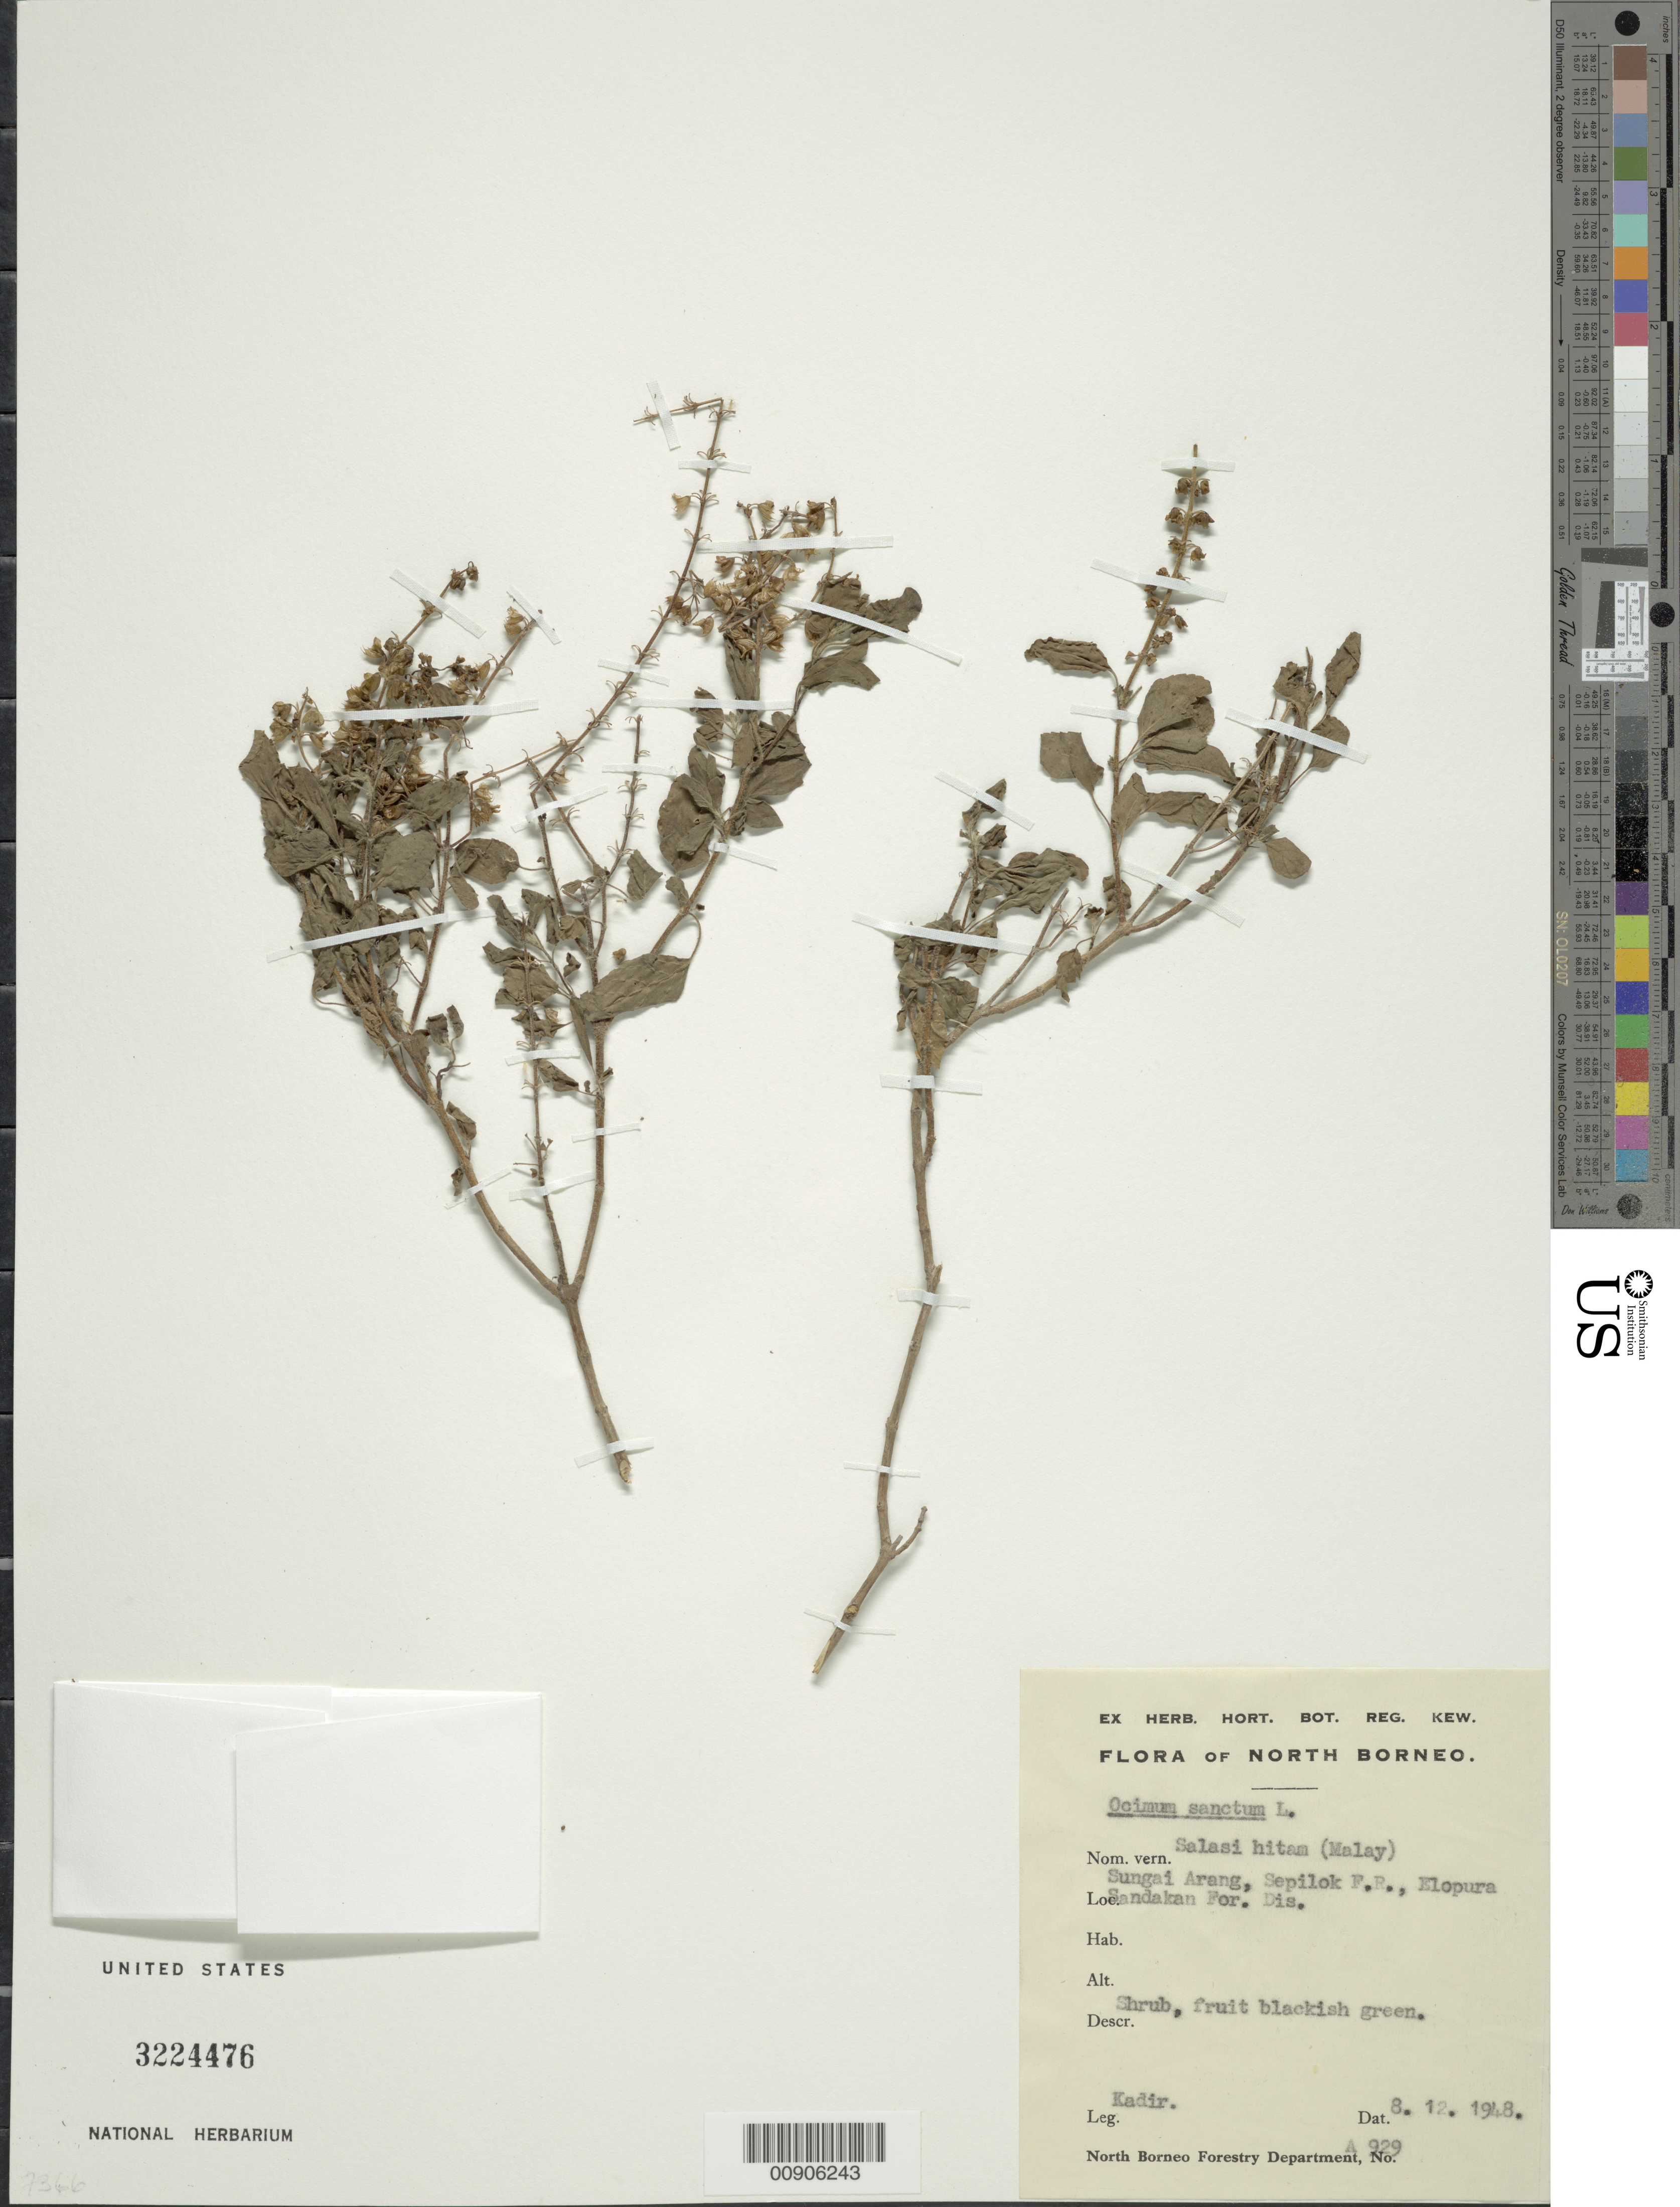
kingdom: Plantae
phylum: Tracheophyta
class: Magnoliopsida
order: Lamiales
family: Lamiaceae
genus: Ocimum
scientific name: Ocimum tenuiflorum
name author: L.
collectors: Kadir Bin Abdul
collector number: A 929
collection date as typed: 12 Aug 1948 or 08 Dec 1948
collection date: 1948-08-12 or 1948-12-08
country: Malaysia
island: Borneo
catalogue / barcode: US 3224476